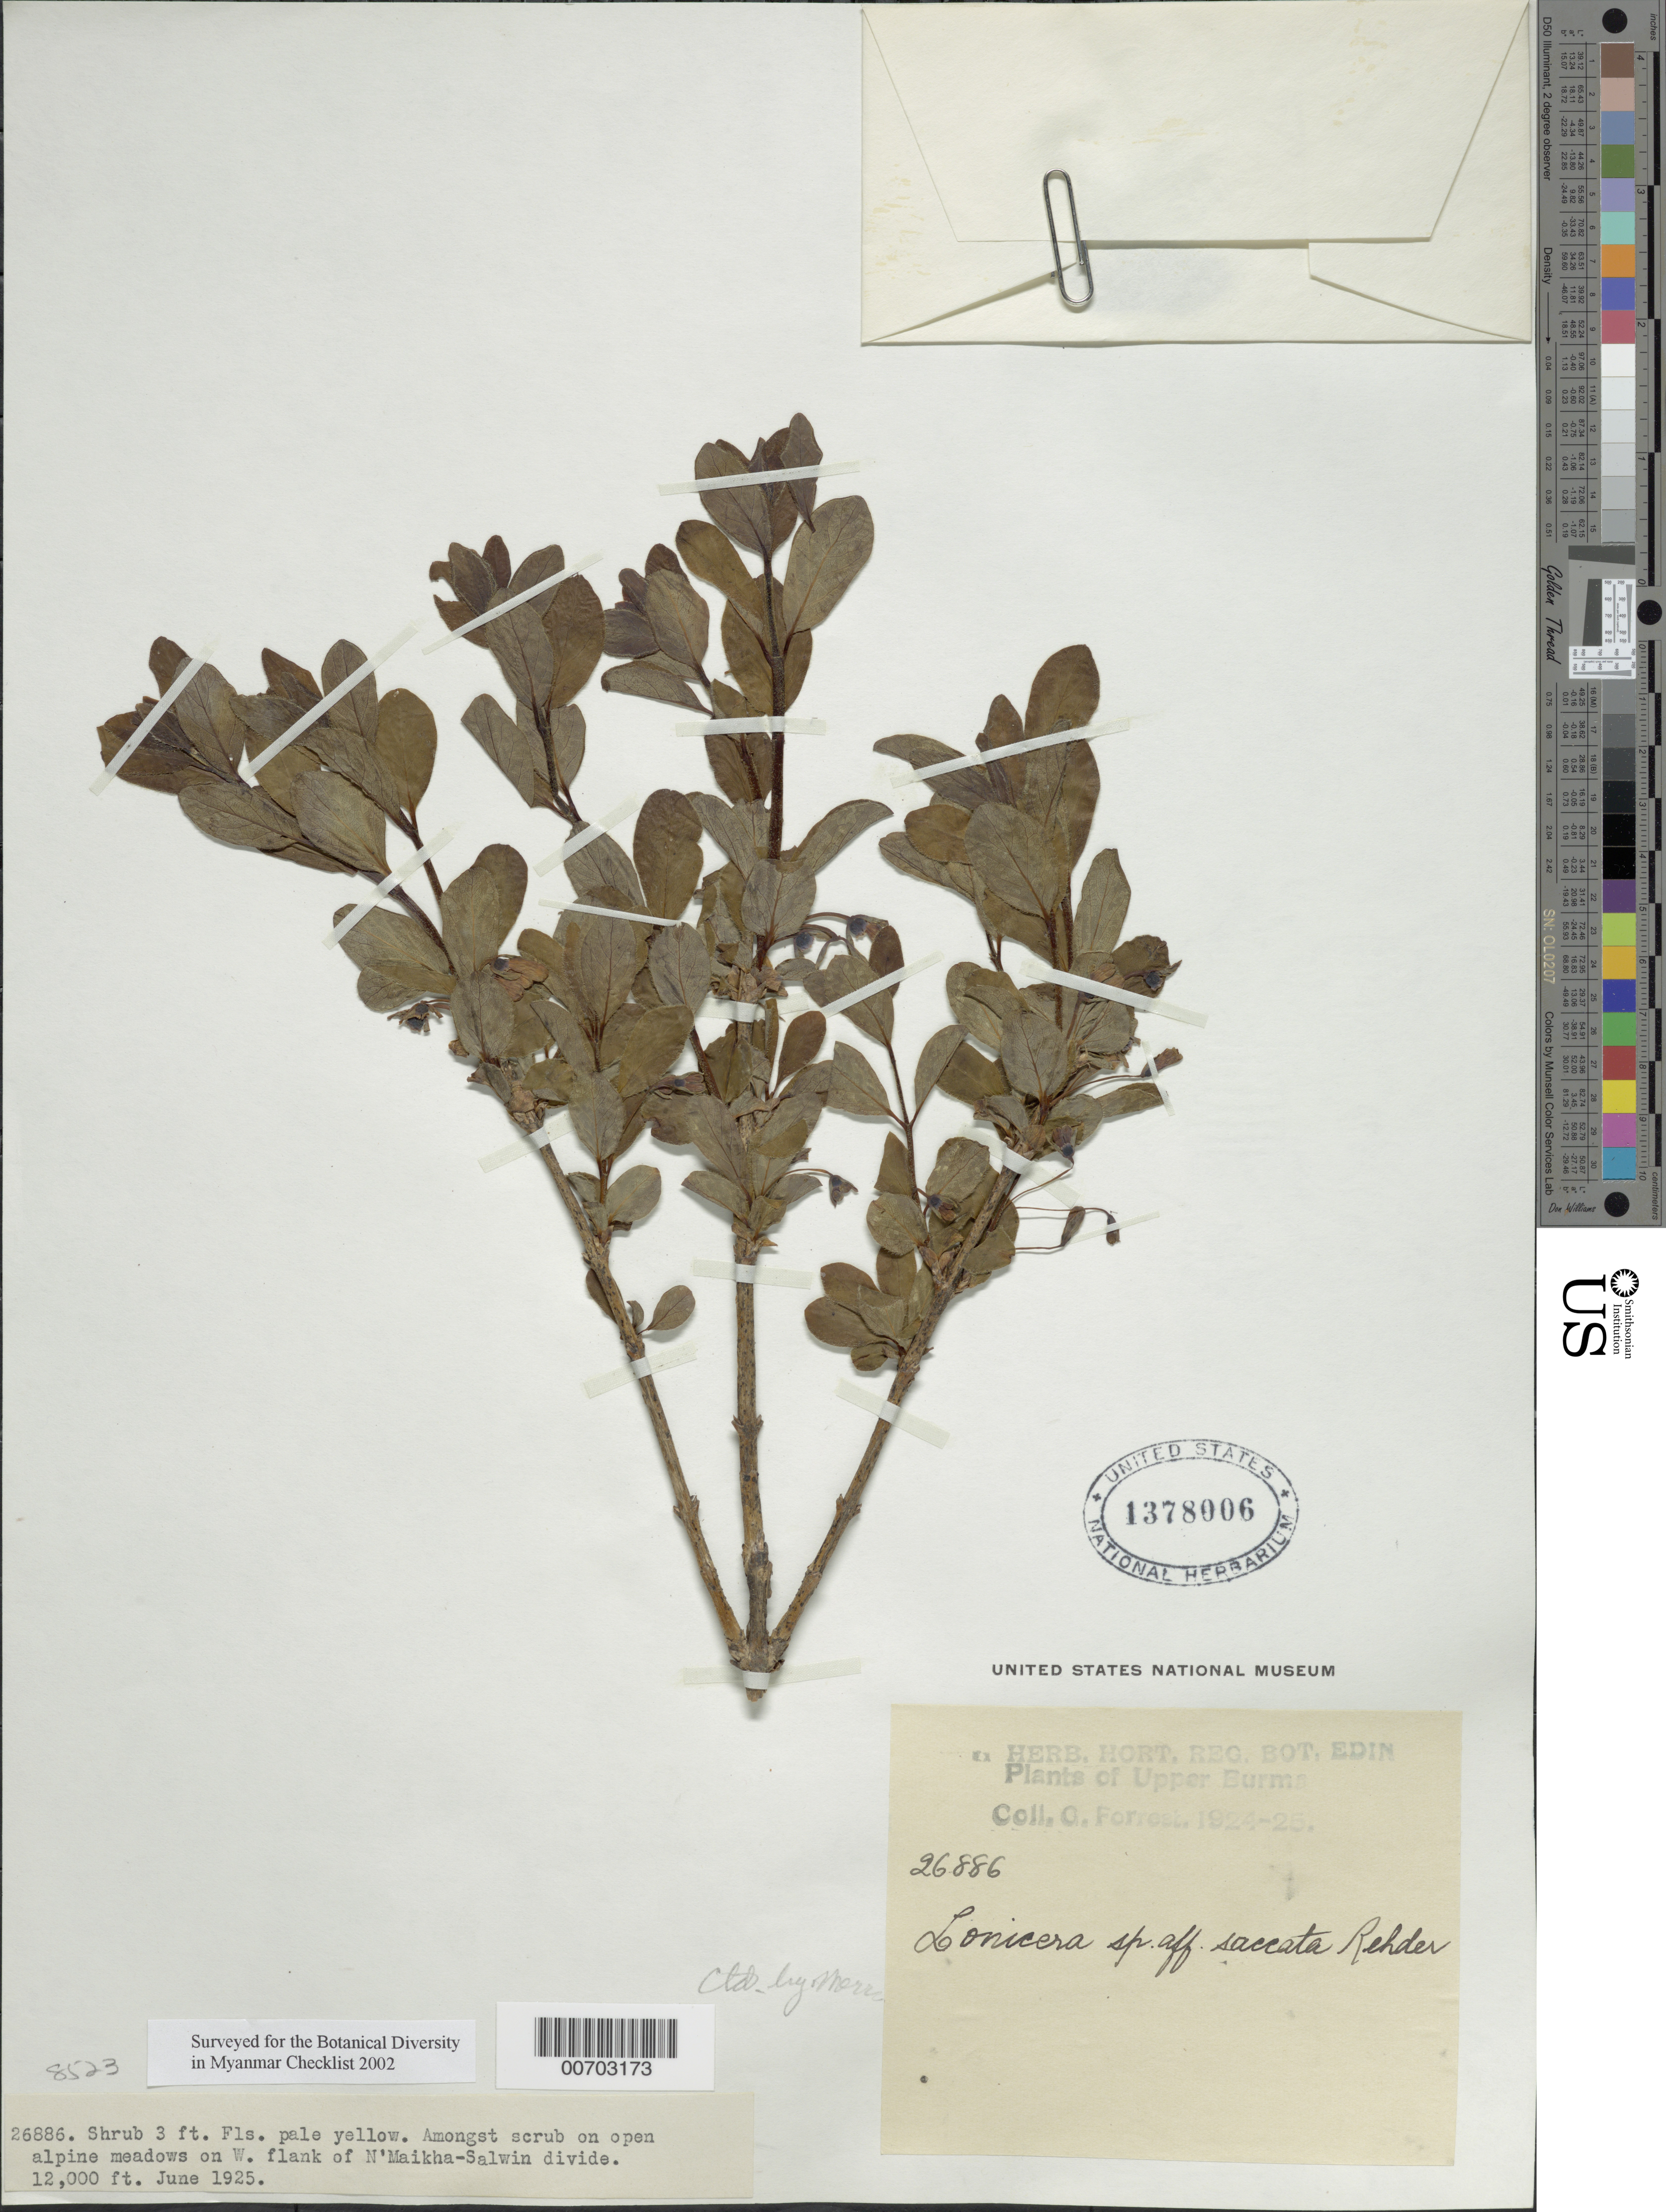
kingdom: Plantae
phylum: Tracheophyta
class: Magnoliopsida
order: Dipsacales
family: Caprifoliaceae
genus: Lonicera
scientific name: Lonicera saccata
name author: Rehder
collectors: G. Forrest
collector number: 26886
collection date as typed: Jun 1925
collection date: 1925-06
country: Myanmar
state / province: Kachin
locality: N'Maikha-Salwin Divide, W flank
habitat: Among scrub on open alpine meadows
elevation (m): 3658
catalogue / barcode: US 1378006